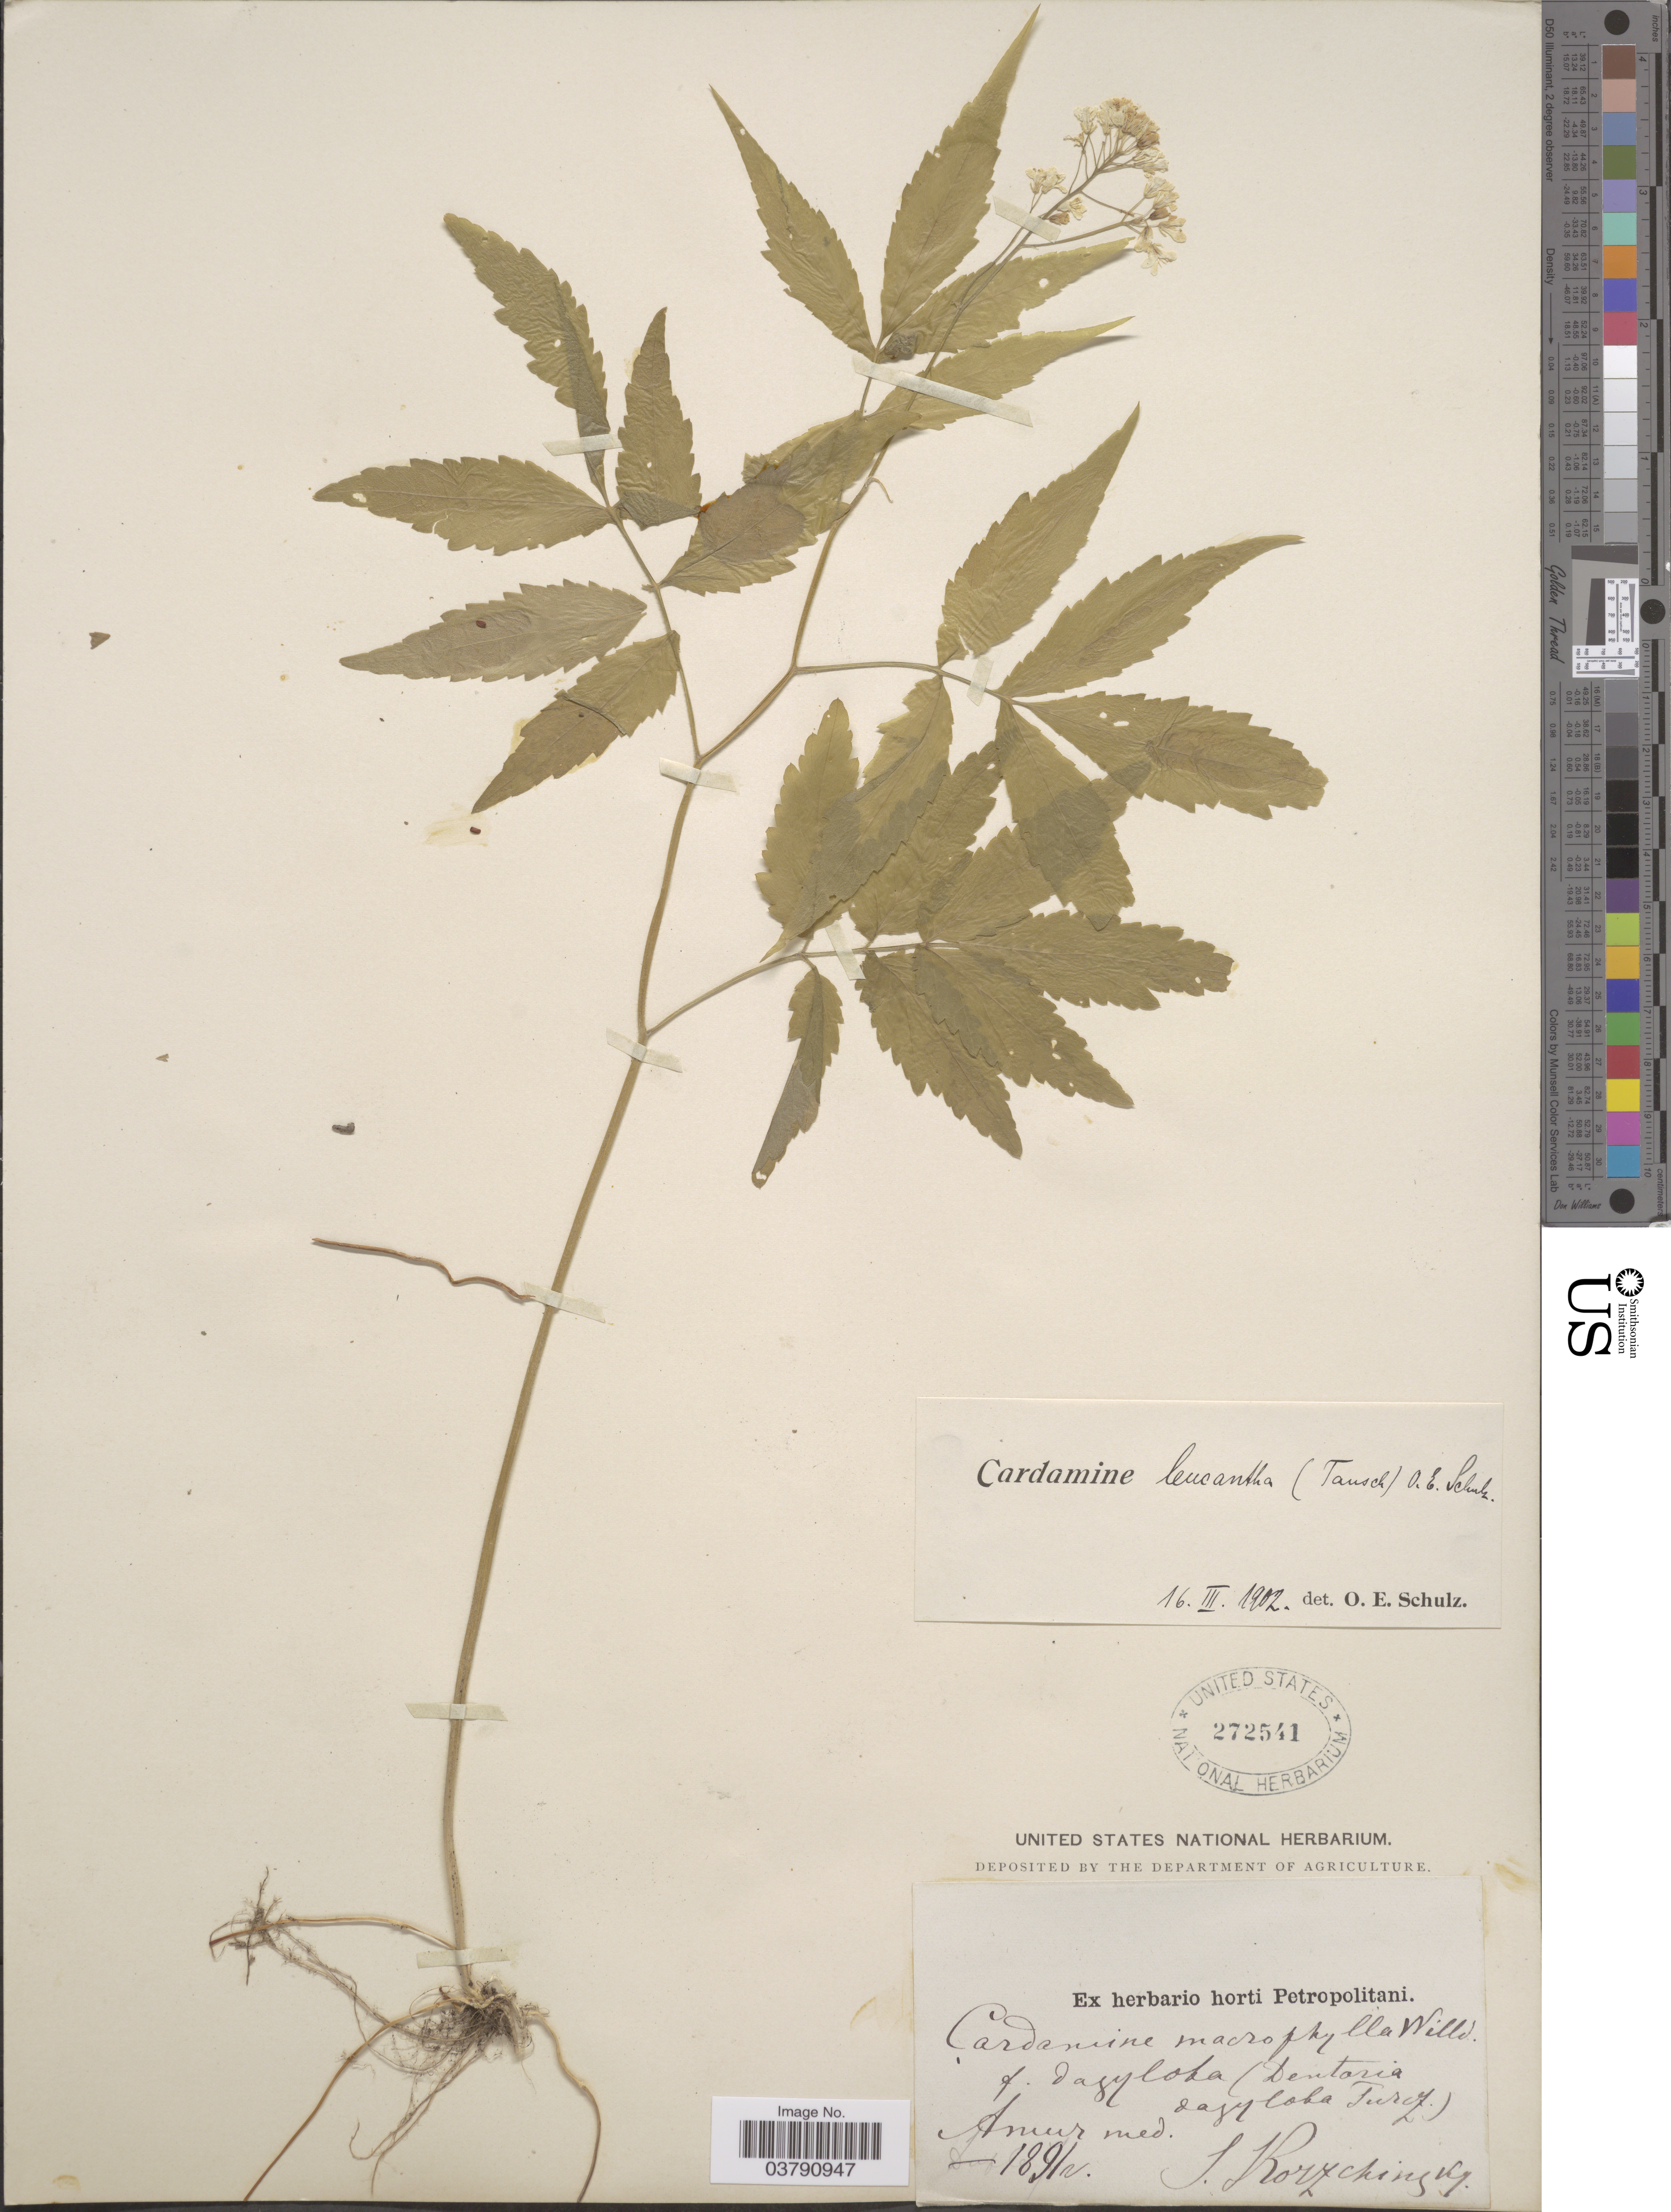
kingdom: Plantae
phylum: Tracheophyta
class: Magnoliopsida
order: Brassicales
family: Brassicaceae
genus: Cardamine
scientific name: Cardamine leucantha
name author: (Tausch) O.E. Schulz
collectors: S. Korzchinsky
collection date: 1891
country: Russian Federation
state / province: Amur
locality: Dagyloka ( Dentaria dagy loka Furof) [unsure placement] Amur med.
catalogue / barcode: US 272541